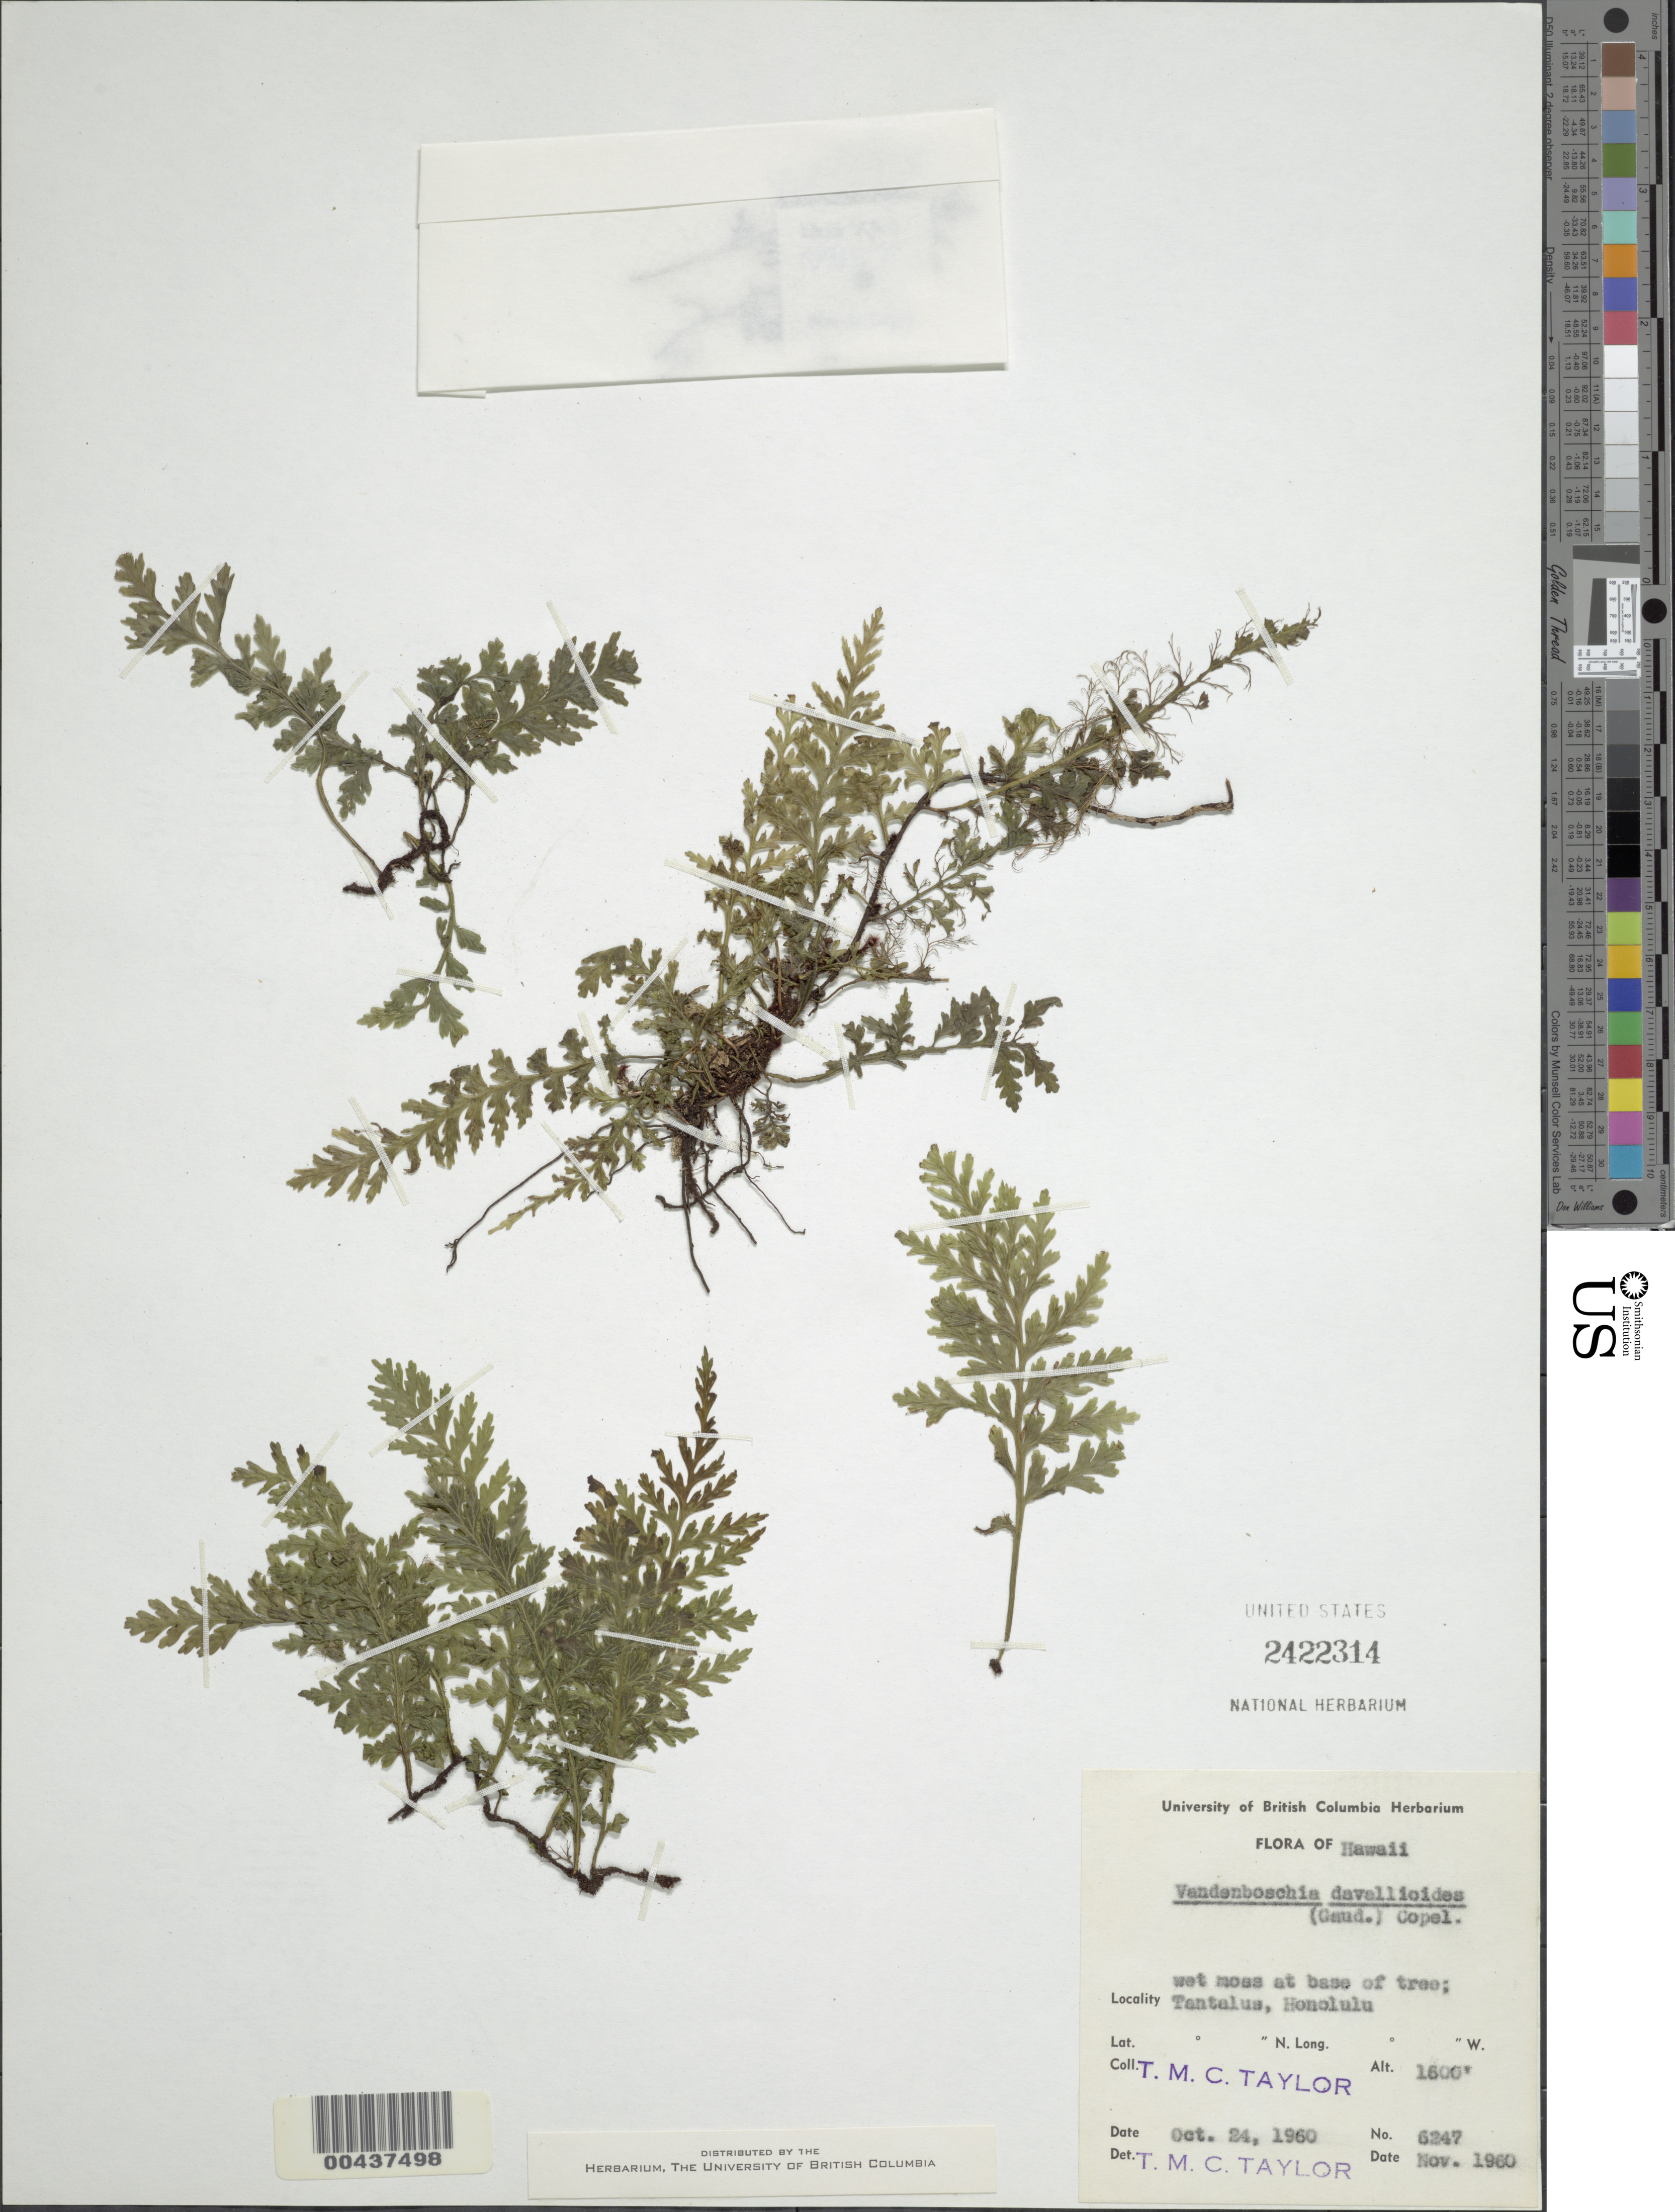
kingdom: Plantae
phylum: Tracheophyta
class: Polypodiopsida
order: Hymenophyllales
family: Hymenophyllaceae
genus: Vandenboschia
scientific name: Vandenboschia davallioides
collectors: T. M. C. Taylor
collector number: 6247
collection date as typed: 24 Oct 1960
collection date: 1960-10-24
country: United States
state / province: Hawaii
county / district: Honolulu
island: Oahu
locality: Tantalus, Honolulu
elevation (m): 488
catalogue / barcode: US 2422314